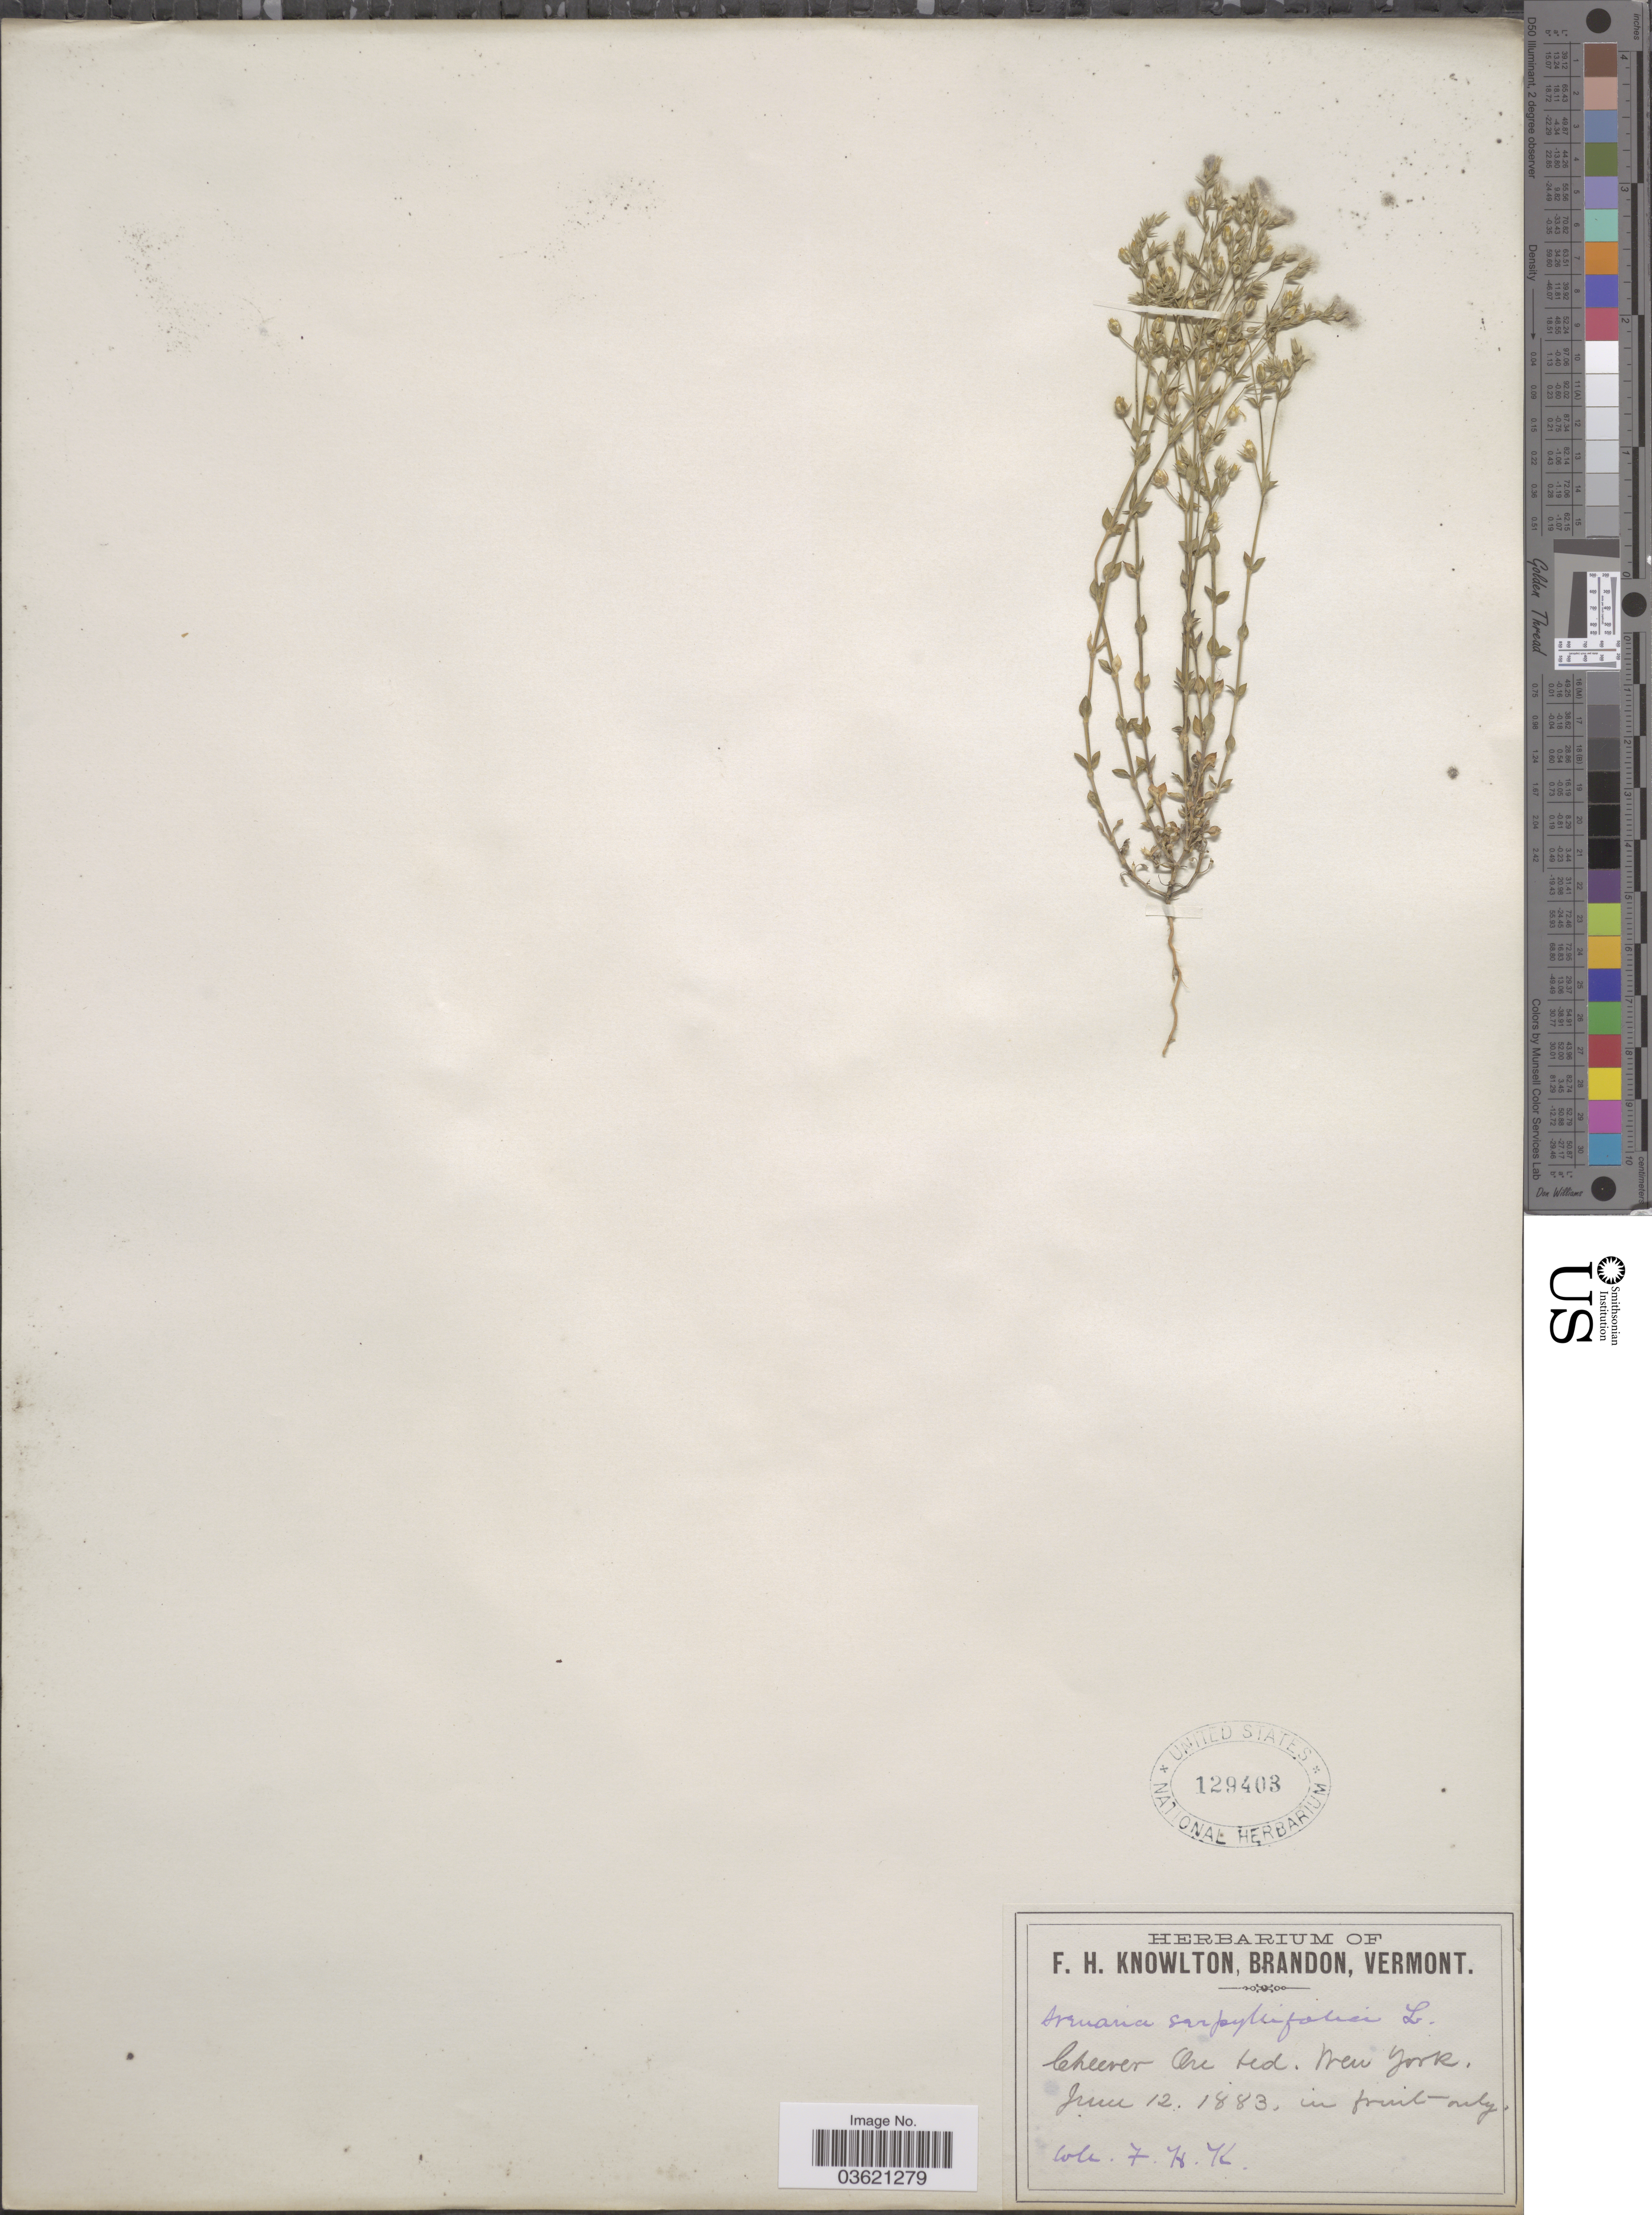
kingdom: Plantae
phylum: Tracheophyta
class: Magnoliopsida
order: Caryophyllales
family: Caryophyllaceae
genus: Arenaria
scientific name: Arenaria serpyllifolia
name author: L.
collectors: F. H. Knowlton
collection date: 1883-06-12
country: United States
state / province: New York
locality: Cheever Ave [interpreted] Hd [interpreted].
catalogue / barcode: US 129403